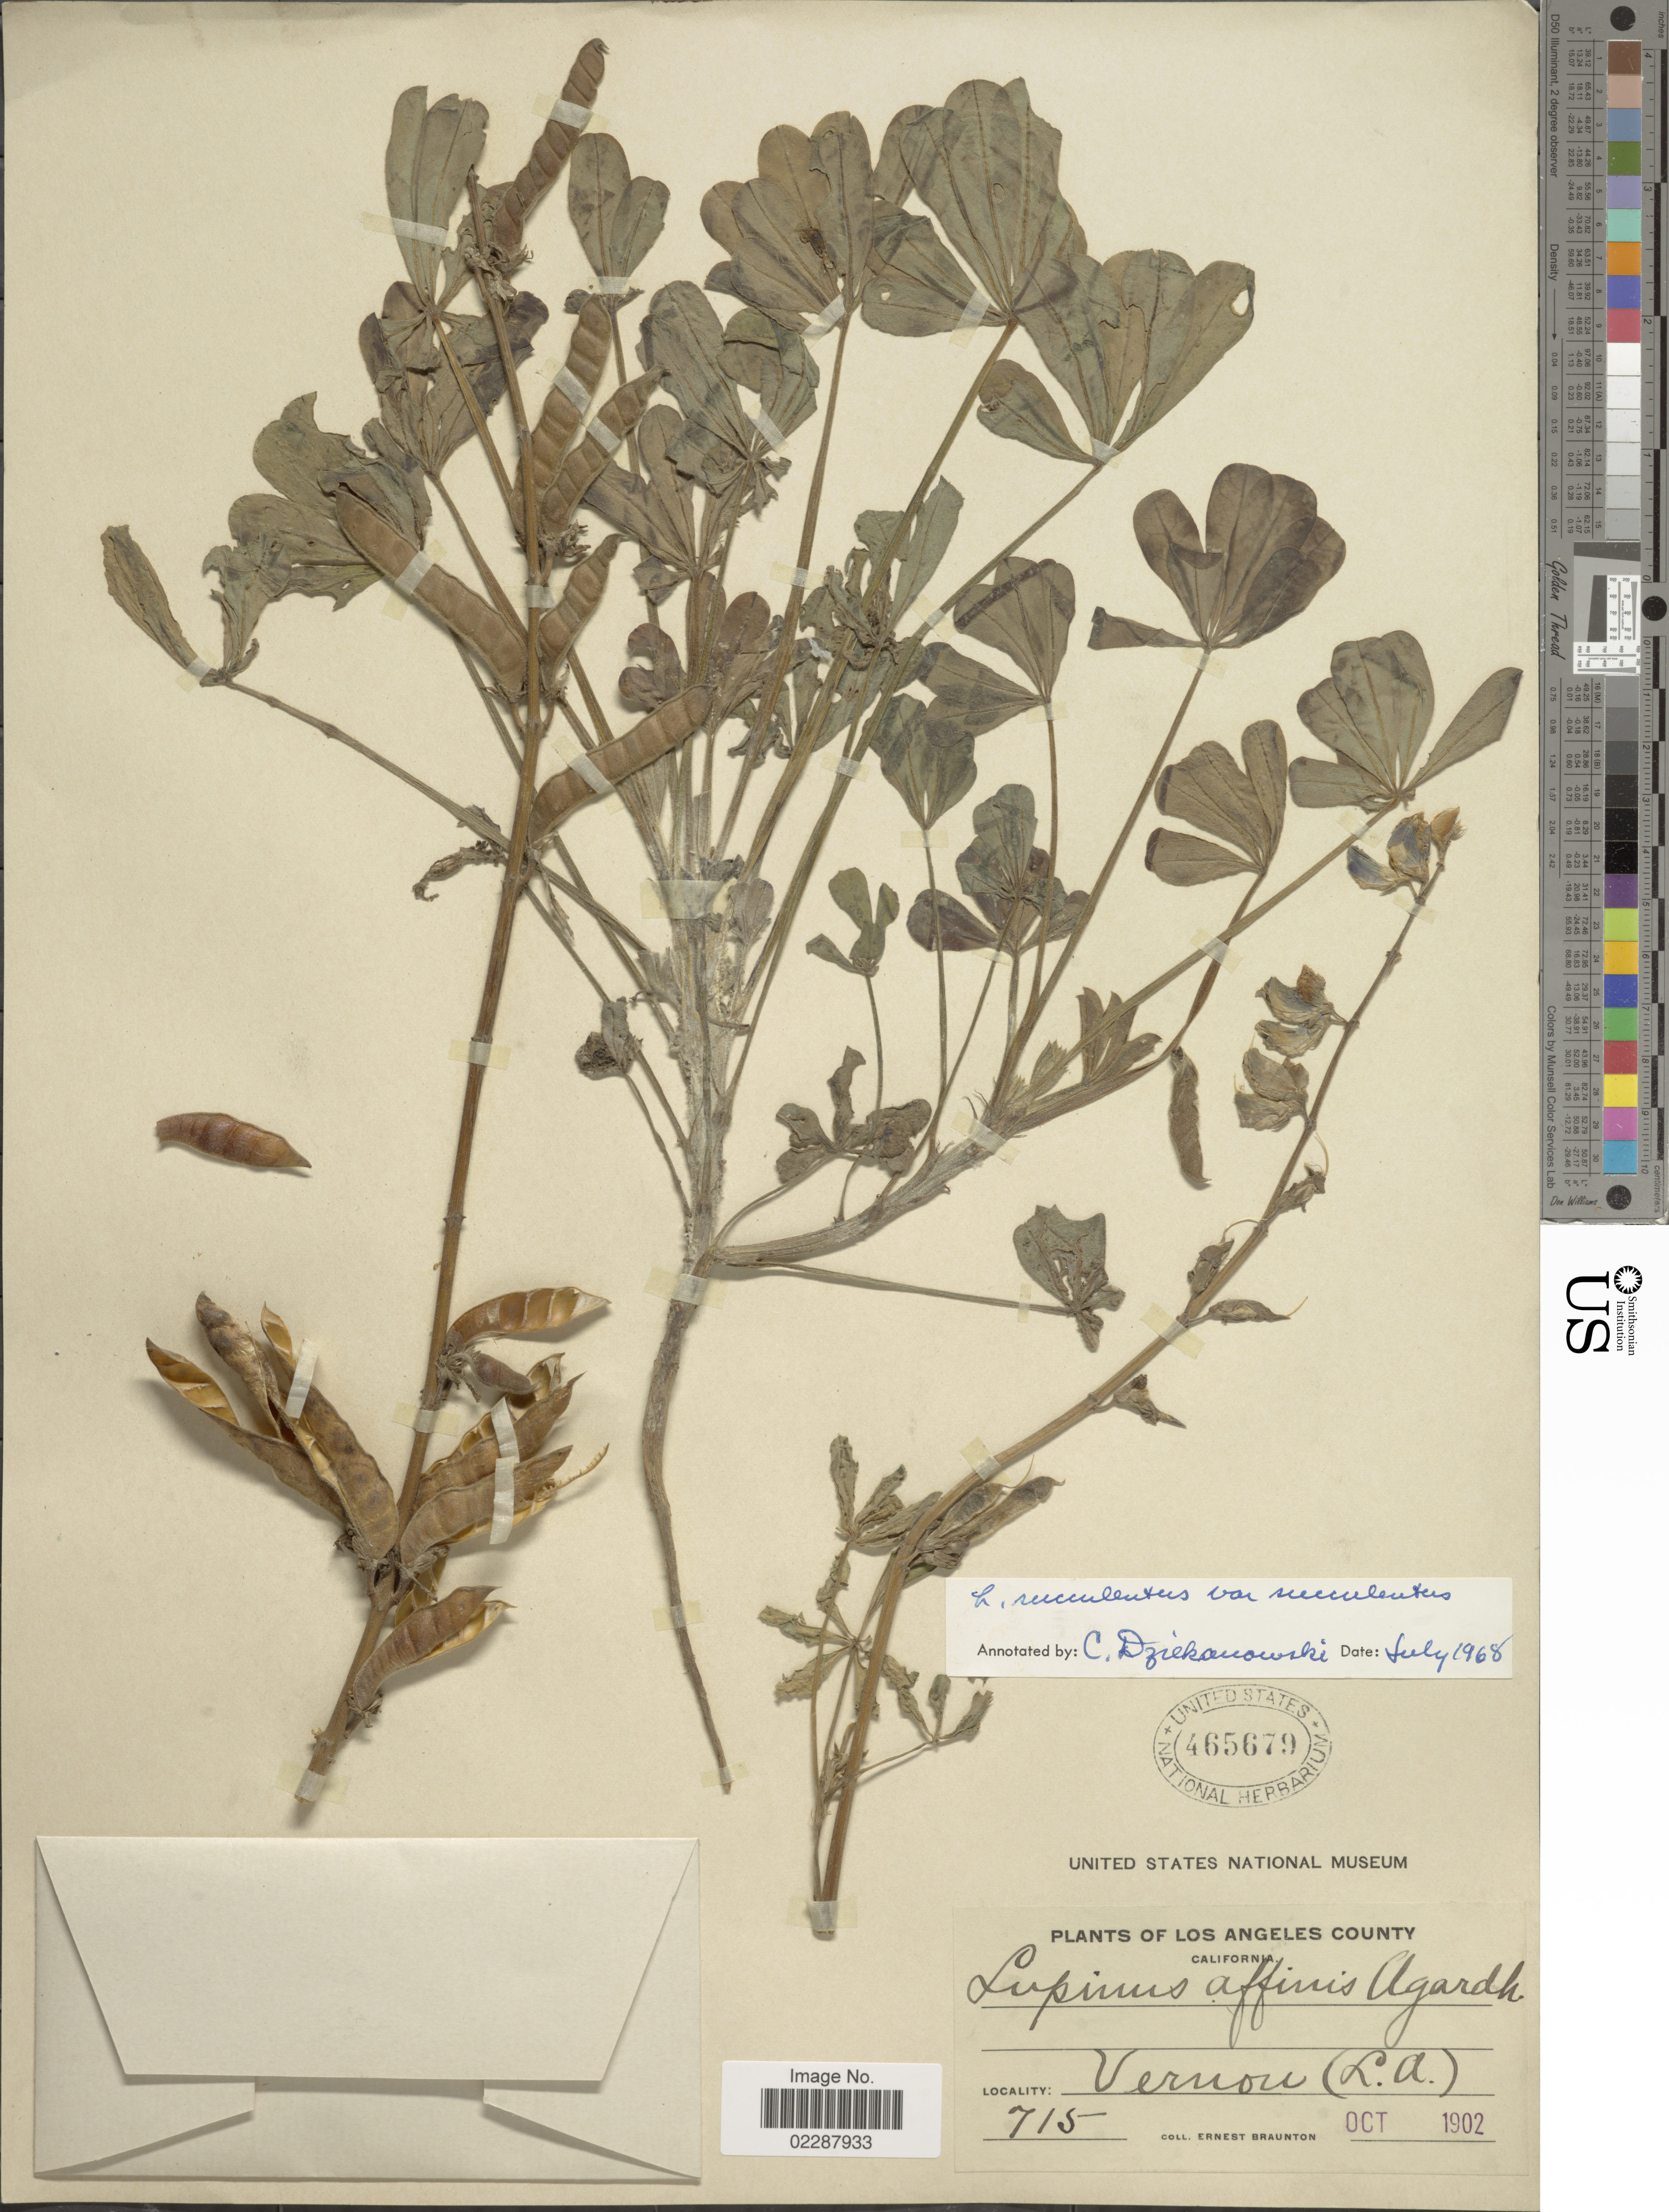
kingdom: Plantae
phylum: Tracheophyta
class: Magnoliopsida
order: Fabales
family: Fabaceae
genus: Lupinus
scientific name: Lupinus succulentus var. succulentus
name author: Douglas ex K. Koch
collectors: E. Braunton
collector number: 715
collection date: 1902-10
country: United States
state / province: California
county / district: Los Angeles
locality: Los Angeles County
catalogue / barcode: US 465679